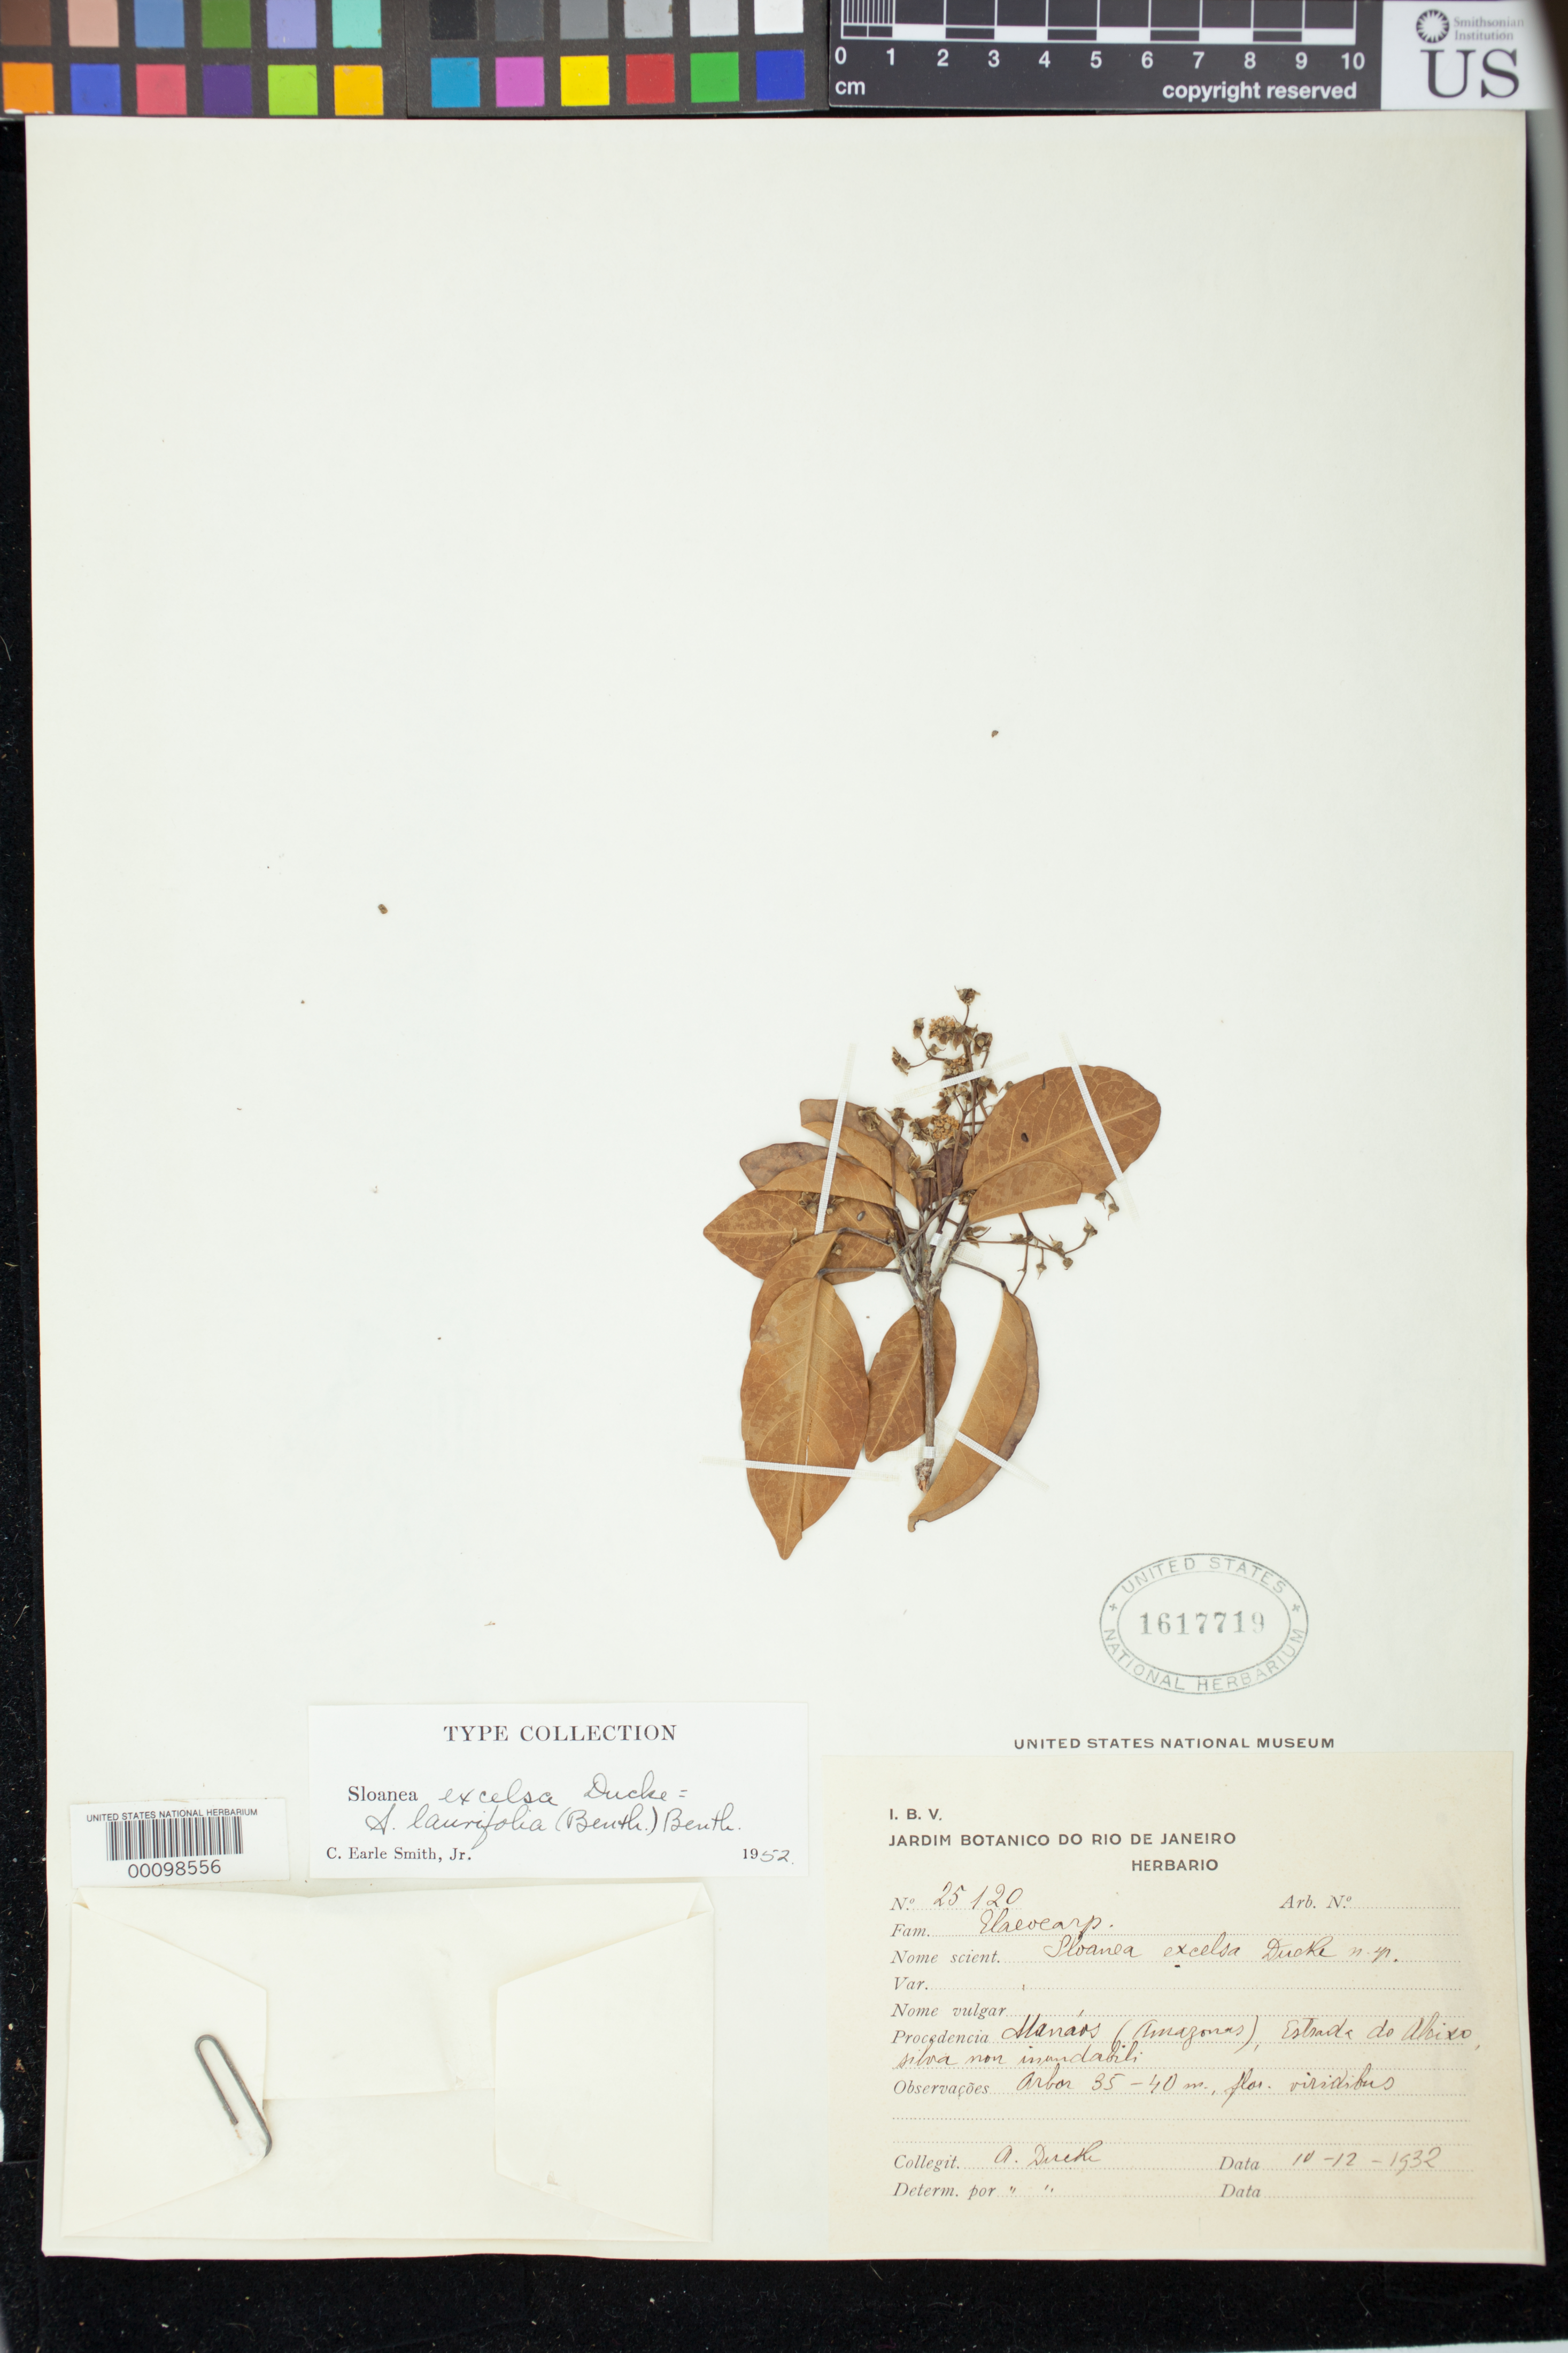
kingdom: Plantae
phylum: Tracheophyta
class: Magnoliopsida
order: Oxalidales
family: Elaeocarpaceae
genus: Sloanea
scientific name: Sloanea excelsa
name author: Ducke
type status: Isosyntype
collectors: A. Ducke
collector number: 25120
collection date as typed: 10 Dec 1932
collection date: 1932-12-10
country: Brazil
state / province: Amazonas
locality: Manaos (Amazonas), Estrada do Aleixo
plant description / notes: Protologue cites 2 collection dates (fl. 10 Dec. 1932; fr. Apr. 1933), i.e., syntypes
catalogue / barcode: US 1617719